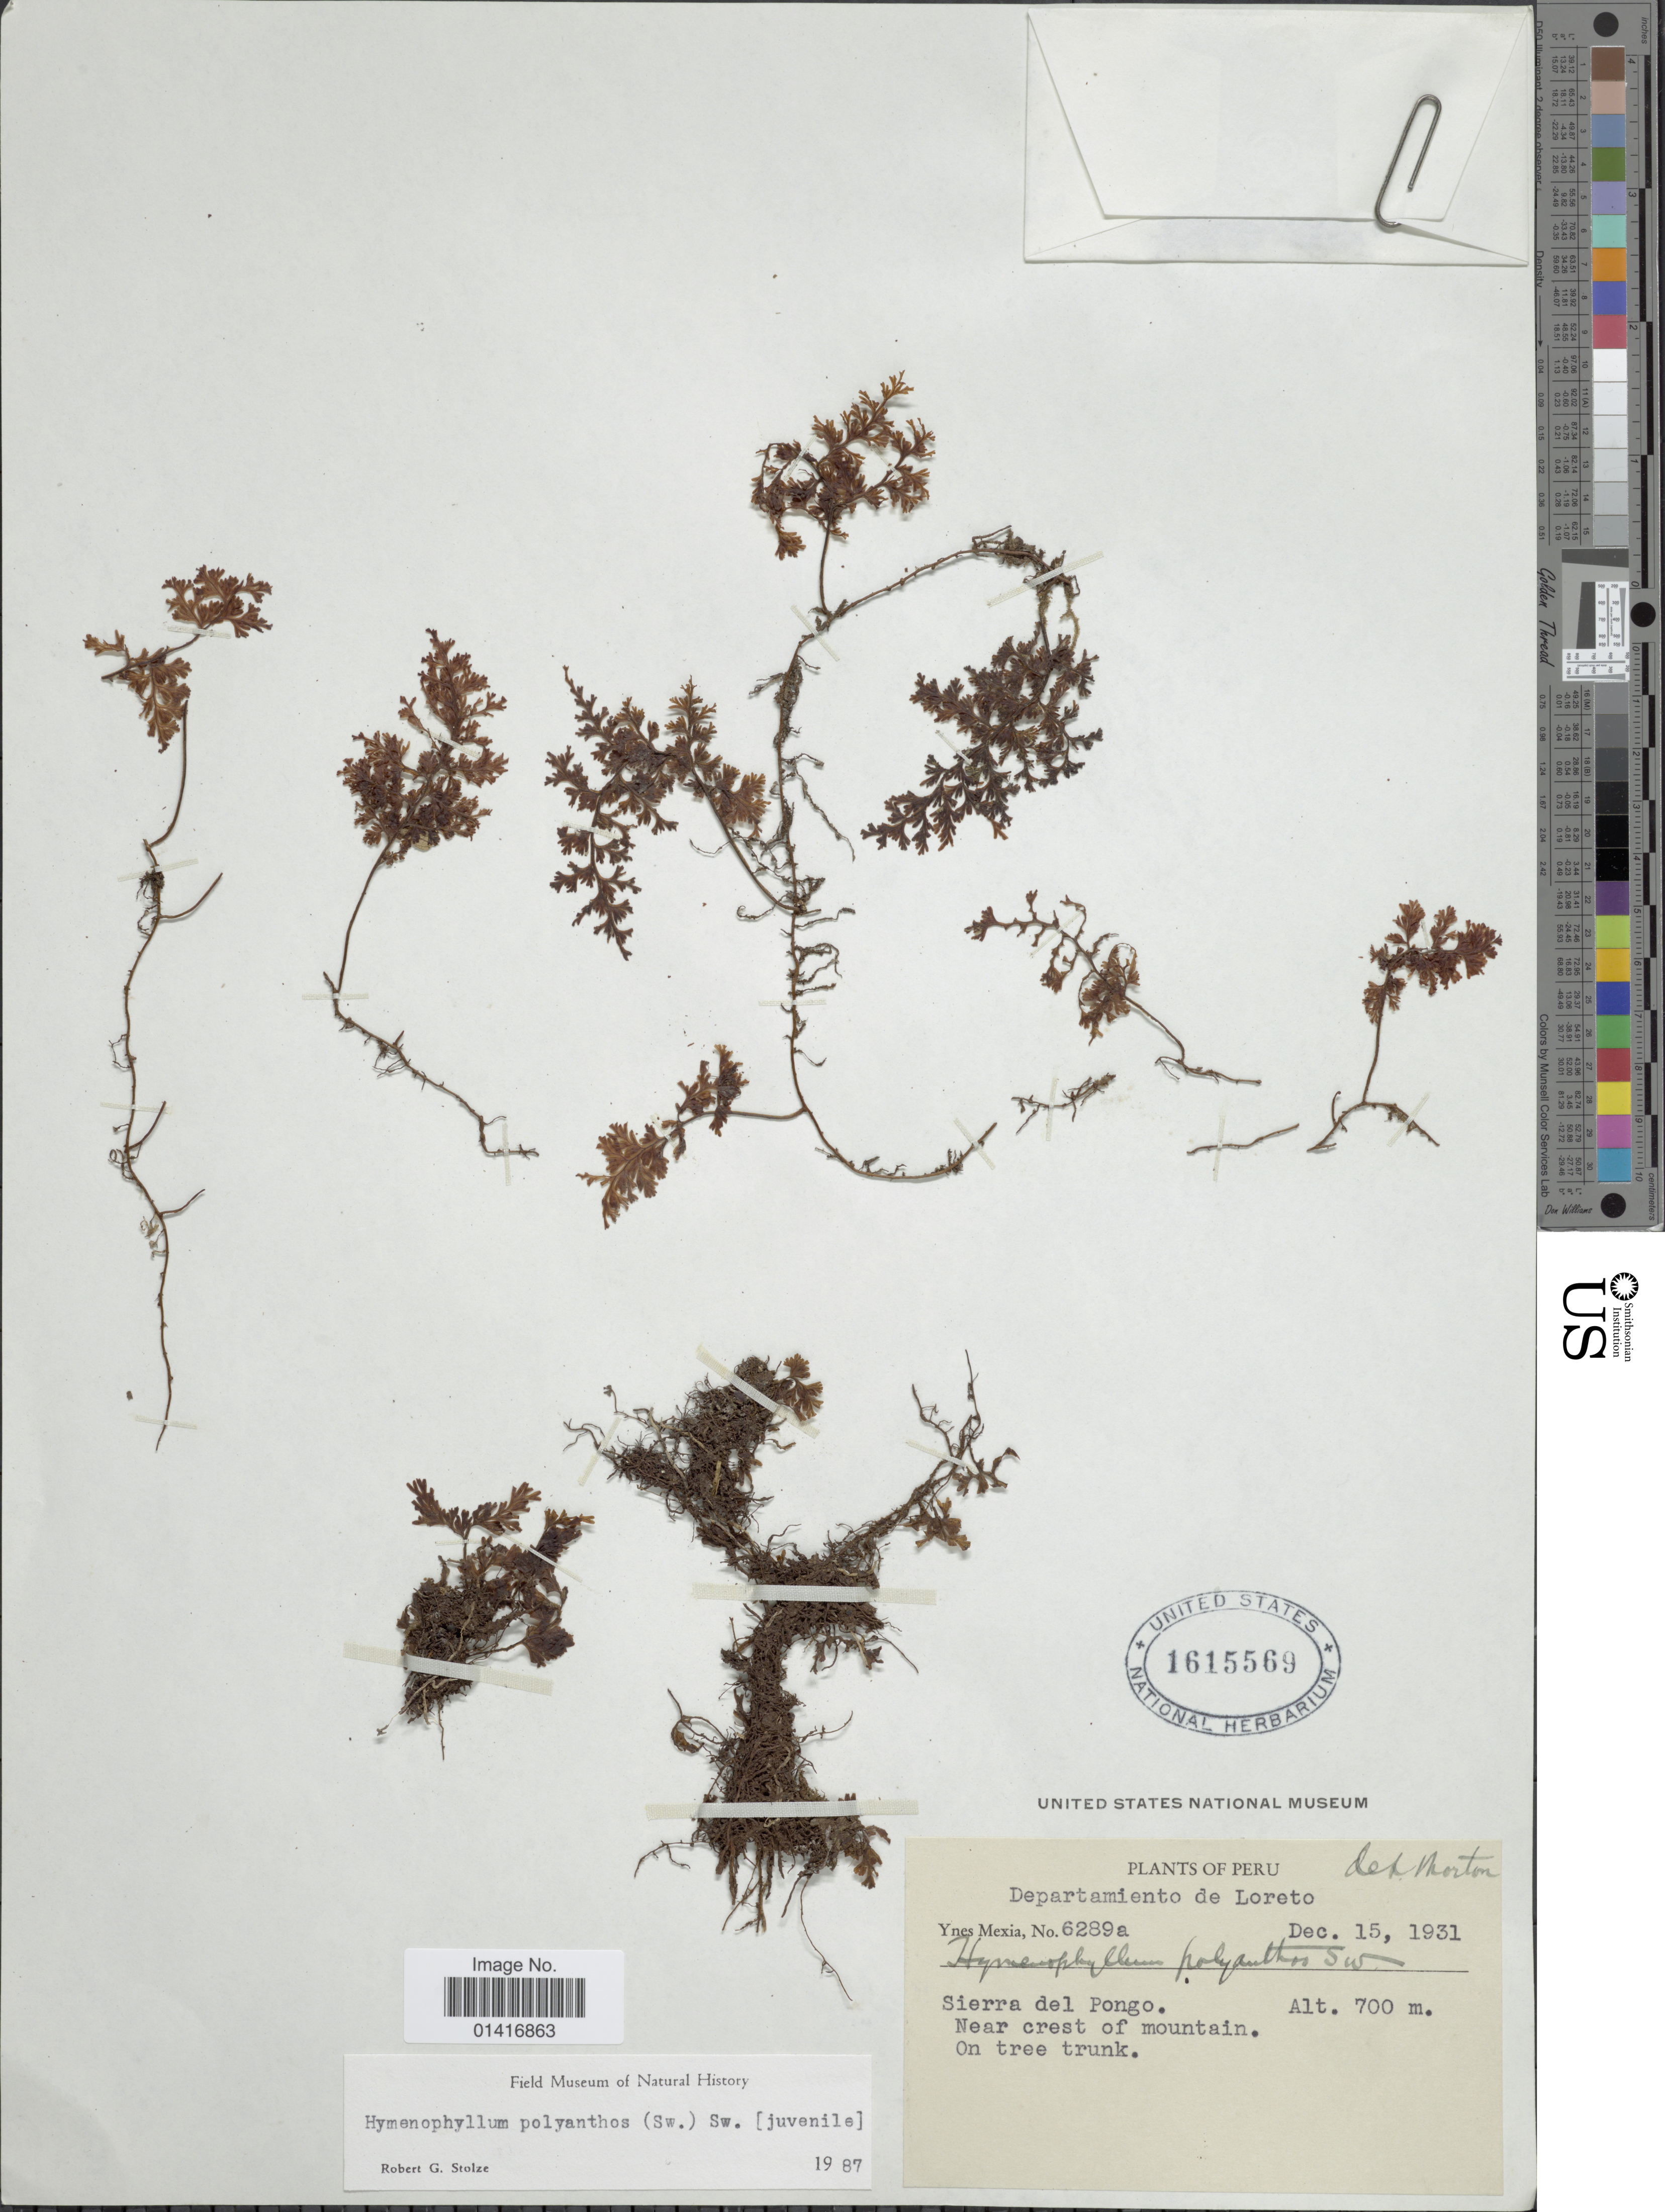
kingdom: Plantae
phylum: Tracheophyta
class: Polypodiopsida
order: Hymenophyllales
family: Hymenophyllaceae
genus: Hymenophyllum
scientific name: Hymenophyllum polyanthos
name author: (Sw.) Sw.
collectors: Y. Mexia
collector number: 6289a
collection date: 1931-12-15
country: Peru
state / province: Loreto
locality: Departamiento de Loreto. Sierra del Pongo. Near crest of mountain. On tree trunk.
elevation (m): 700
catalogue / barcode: US 1615567